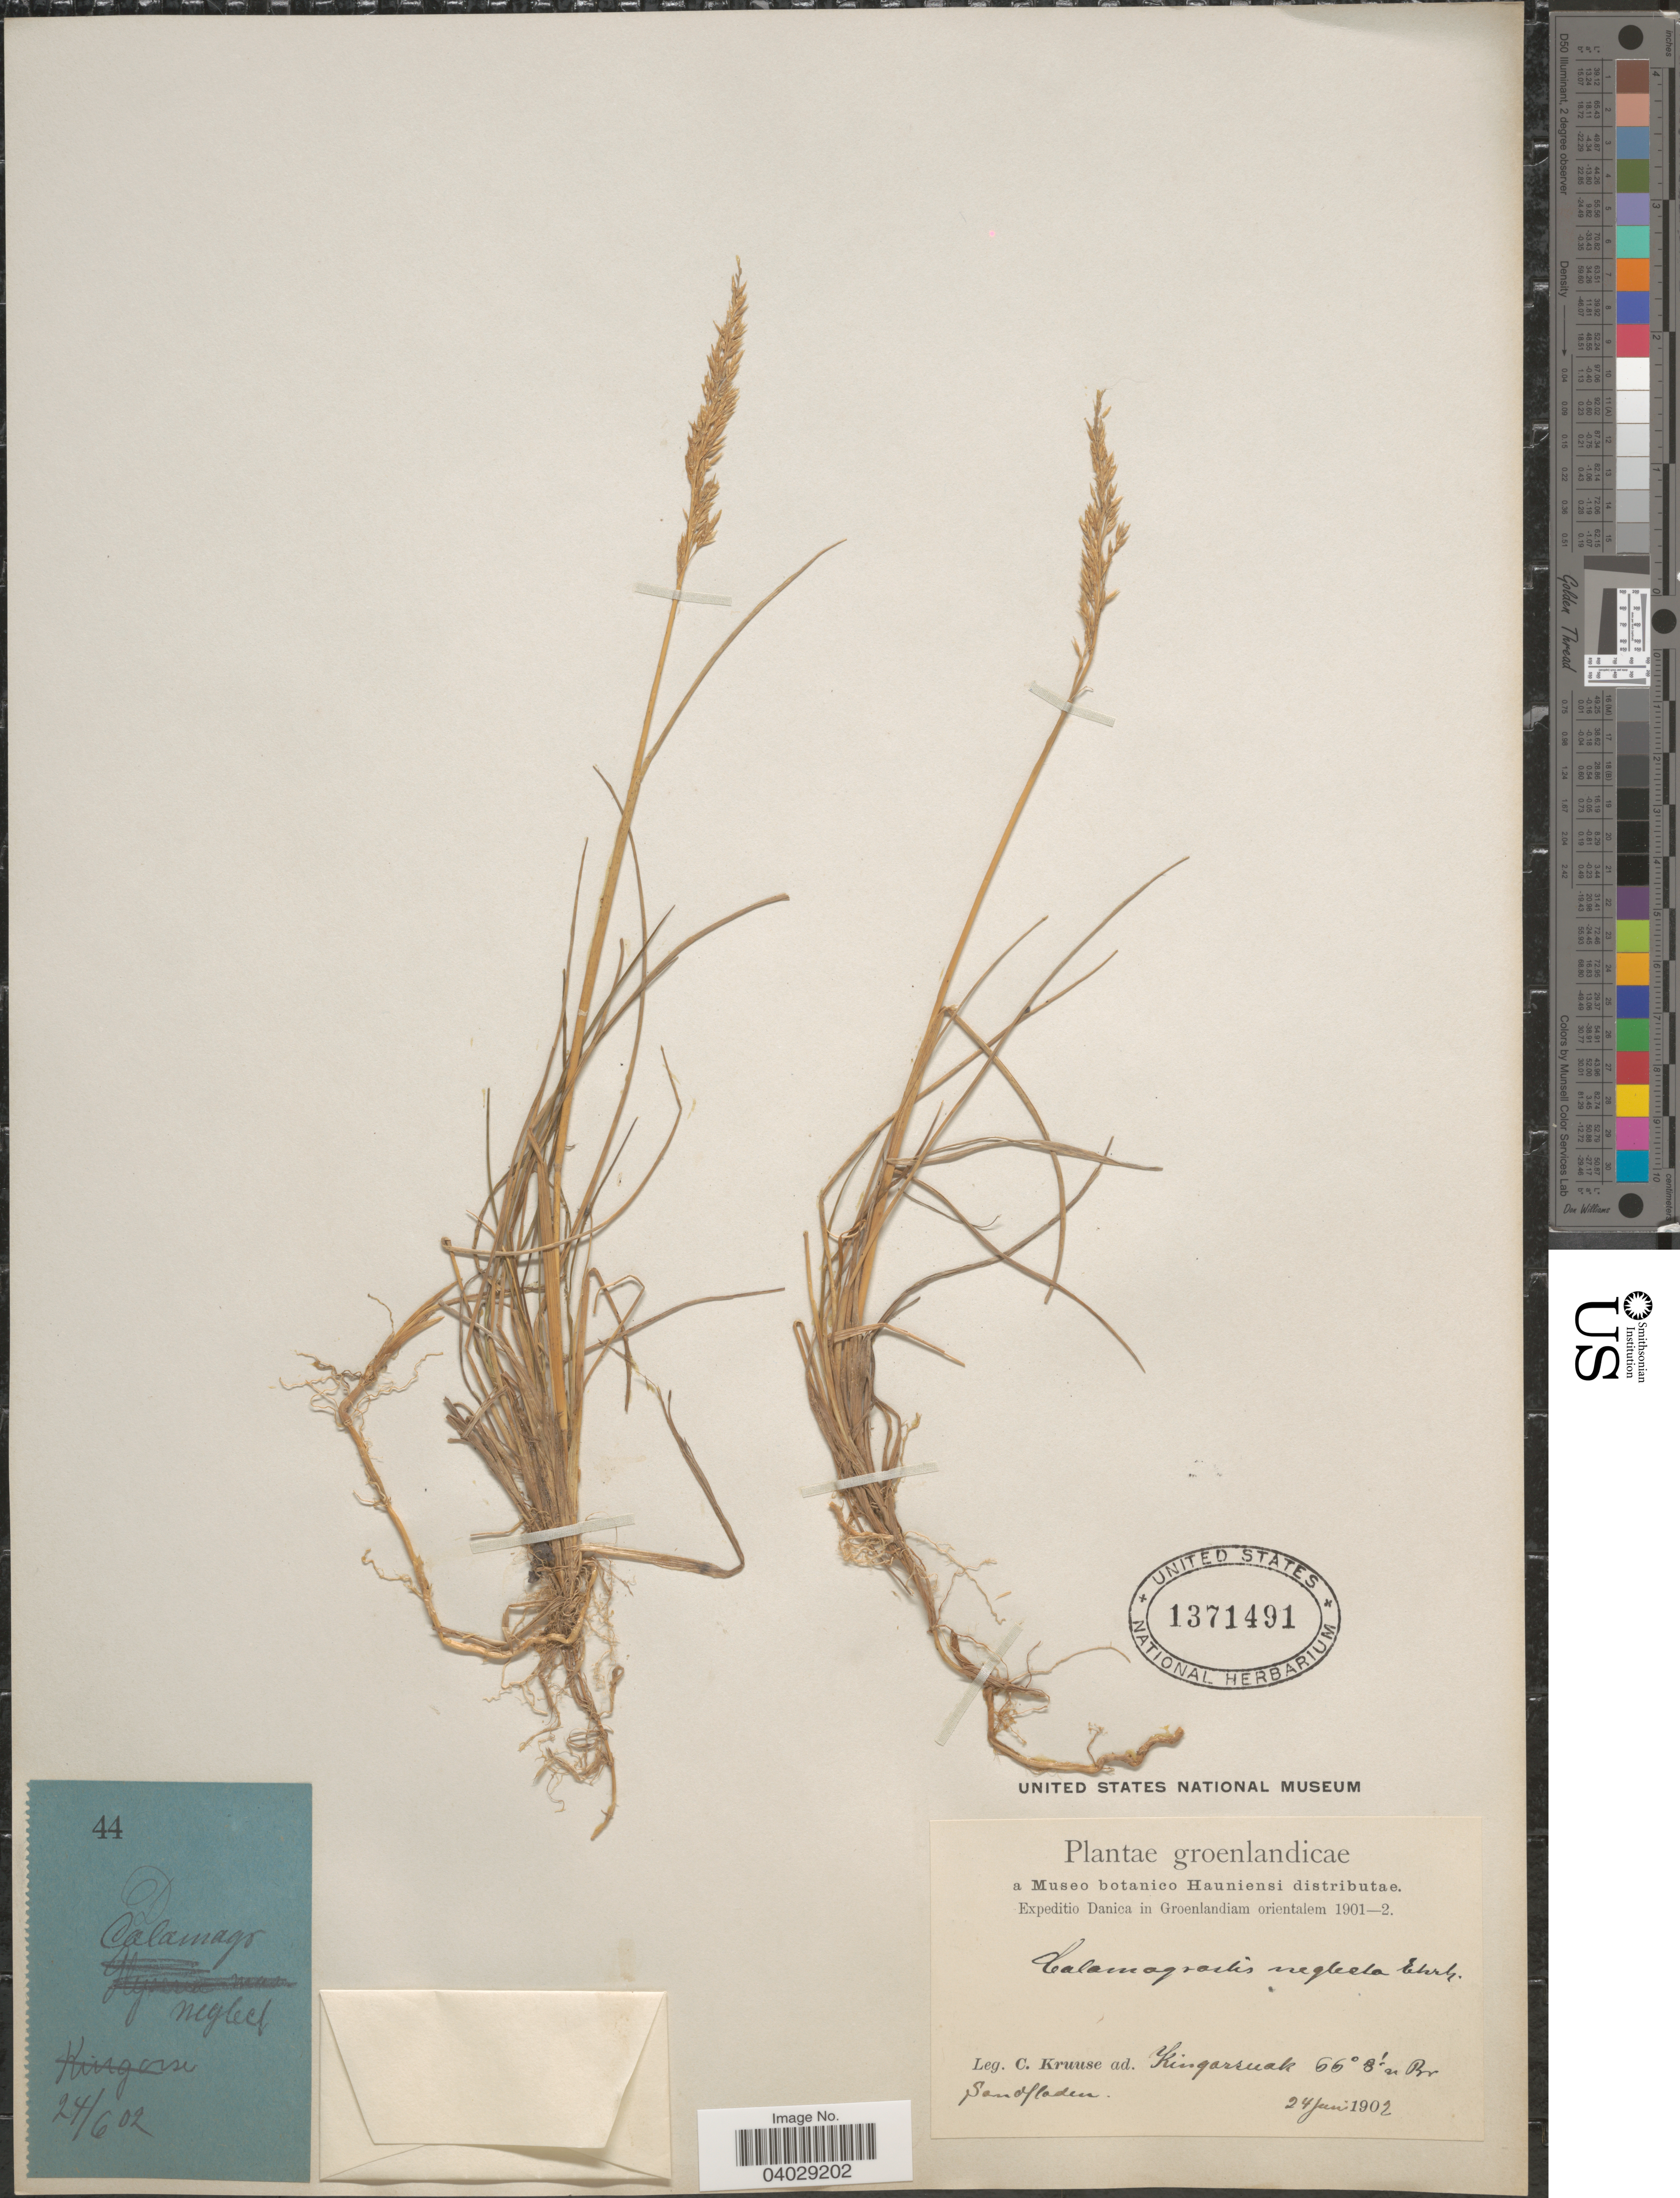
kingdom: Plantae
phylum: Tracheophyta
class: Liliopsida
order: Poales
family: Poaceae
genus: Calamagrostis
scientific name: Calamagrostis neglecta (Ehrh.) Gaertner et al.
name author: (Ehrhart) G. Gaertn. et al.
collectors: C. Kruuse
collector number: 44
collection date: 1902-06-24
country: Greenland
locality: Groenlandicae. Ad Kingorsuak, Sandfladen.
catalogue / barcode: US 1371491